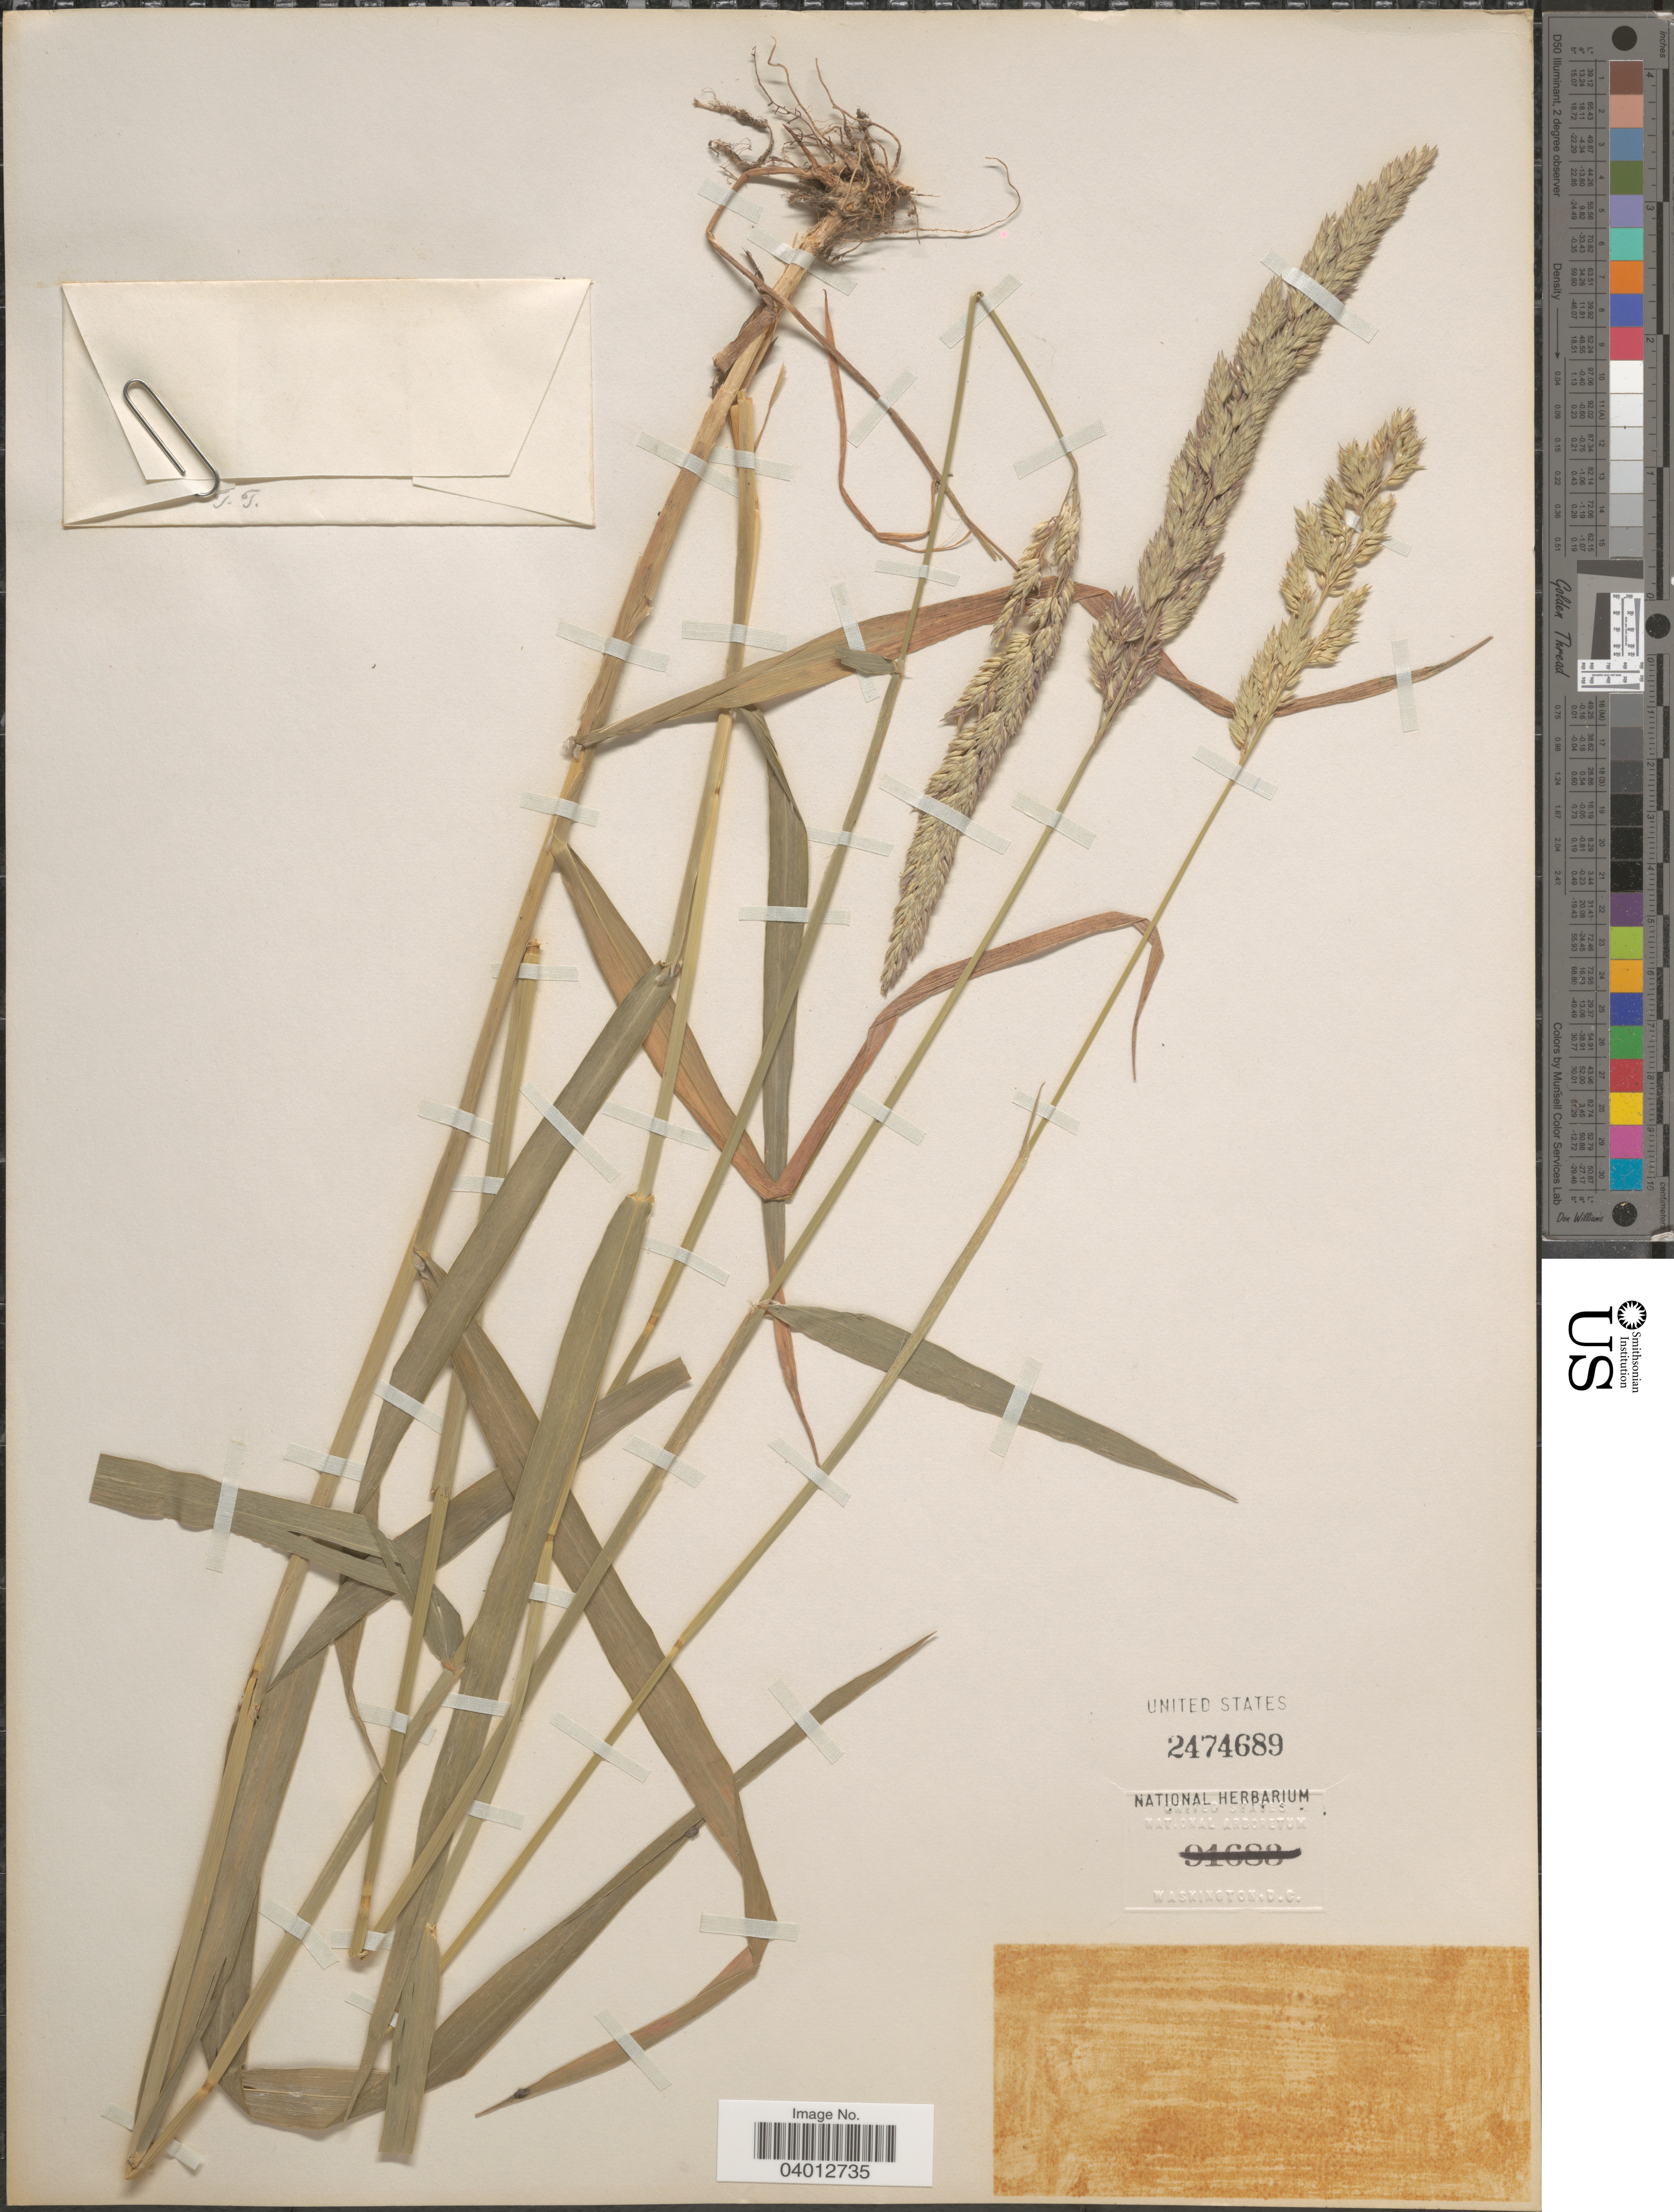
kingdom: Plantae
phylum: Tracheophyta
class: Liliopsida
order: Poales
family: Poaceae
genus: Phalaris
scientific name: Phalaris arundinacea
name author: L.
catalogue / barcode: US 2474689